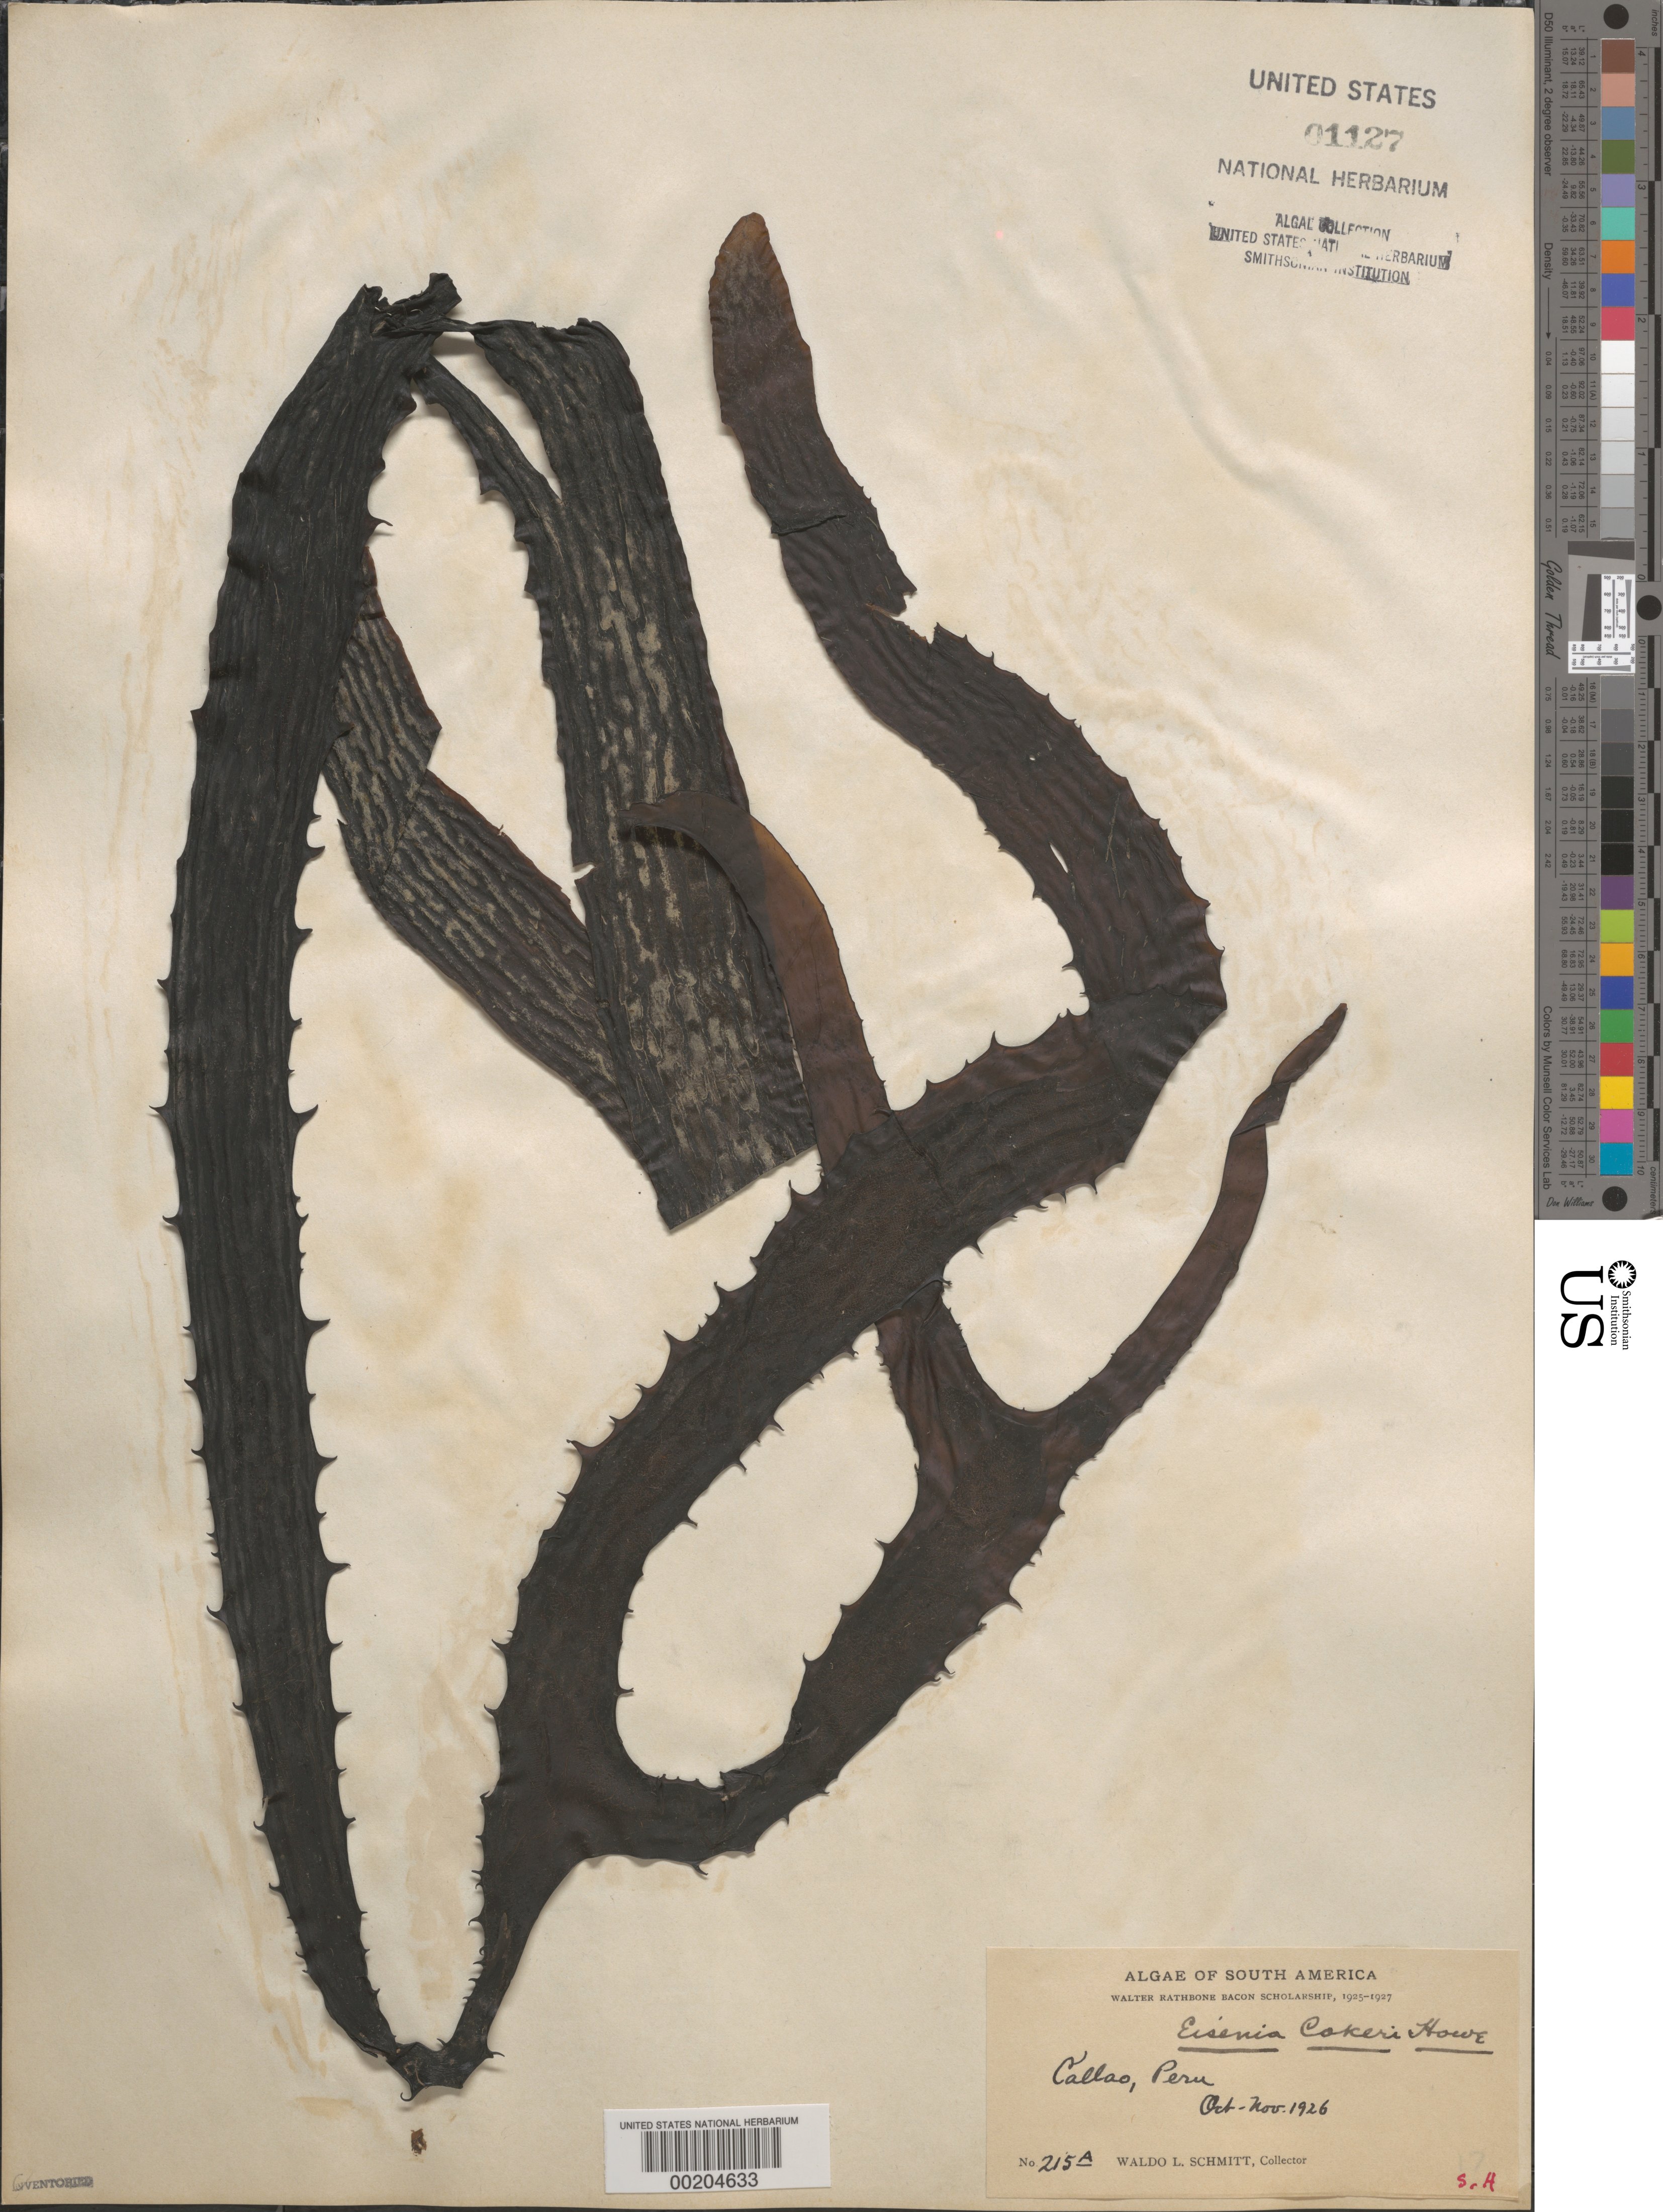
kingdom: Chromista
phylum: Ochrophyta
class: Phaeophyceae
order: Laminariales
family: Lessoniaceae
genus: Eisenia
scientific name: Eisenia cokeri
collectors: W. L. Schmitt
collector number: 215a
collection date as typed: Oct 1926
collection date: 1926-10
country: Peru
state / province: Callao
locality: Callao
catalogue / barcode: US 1127